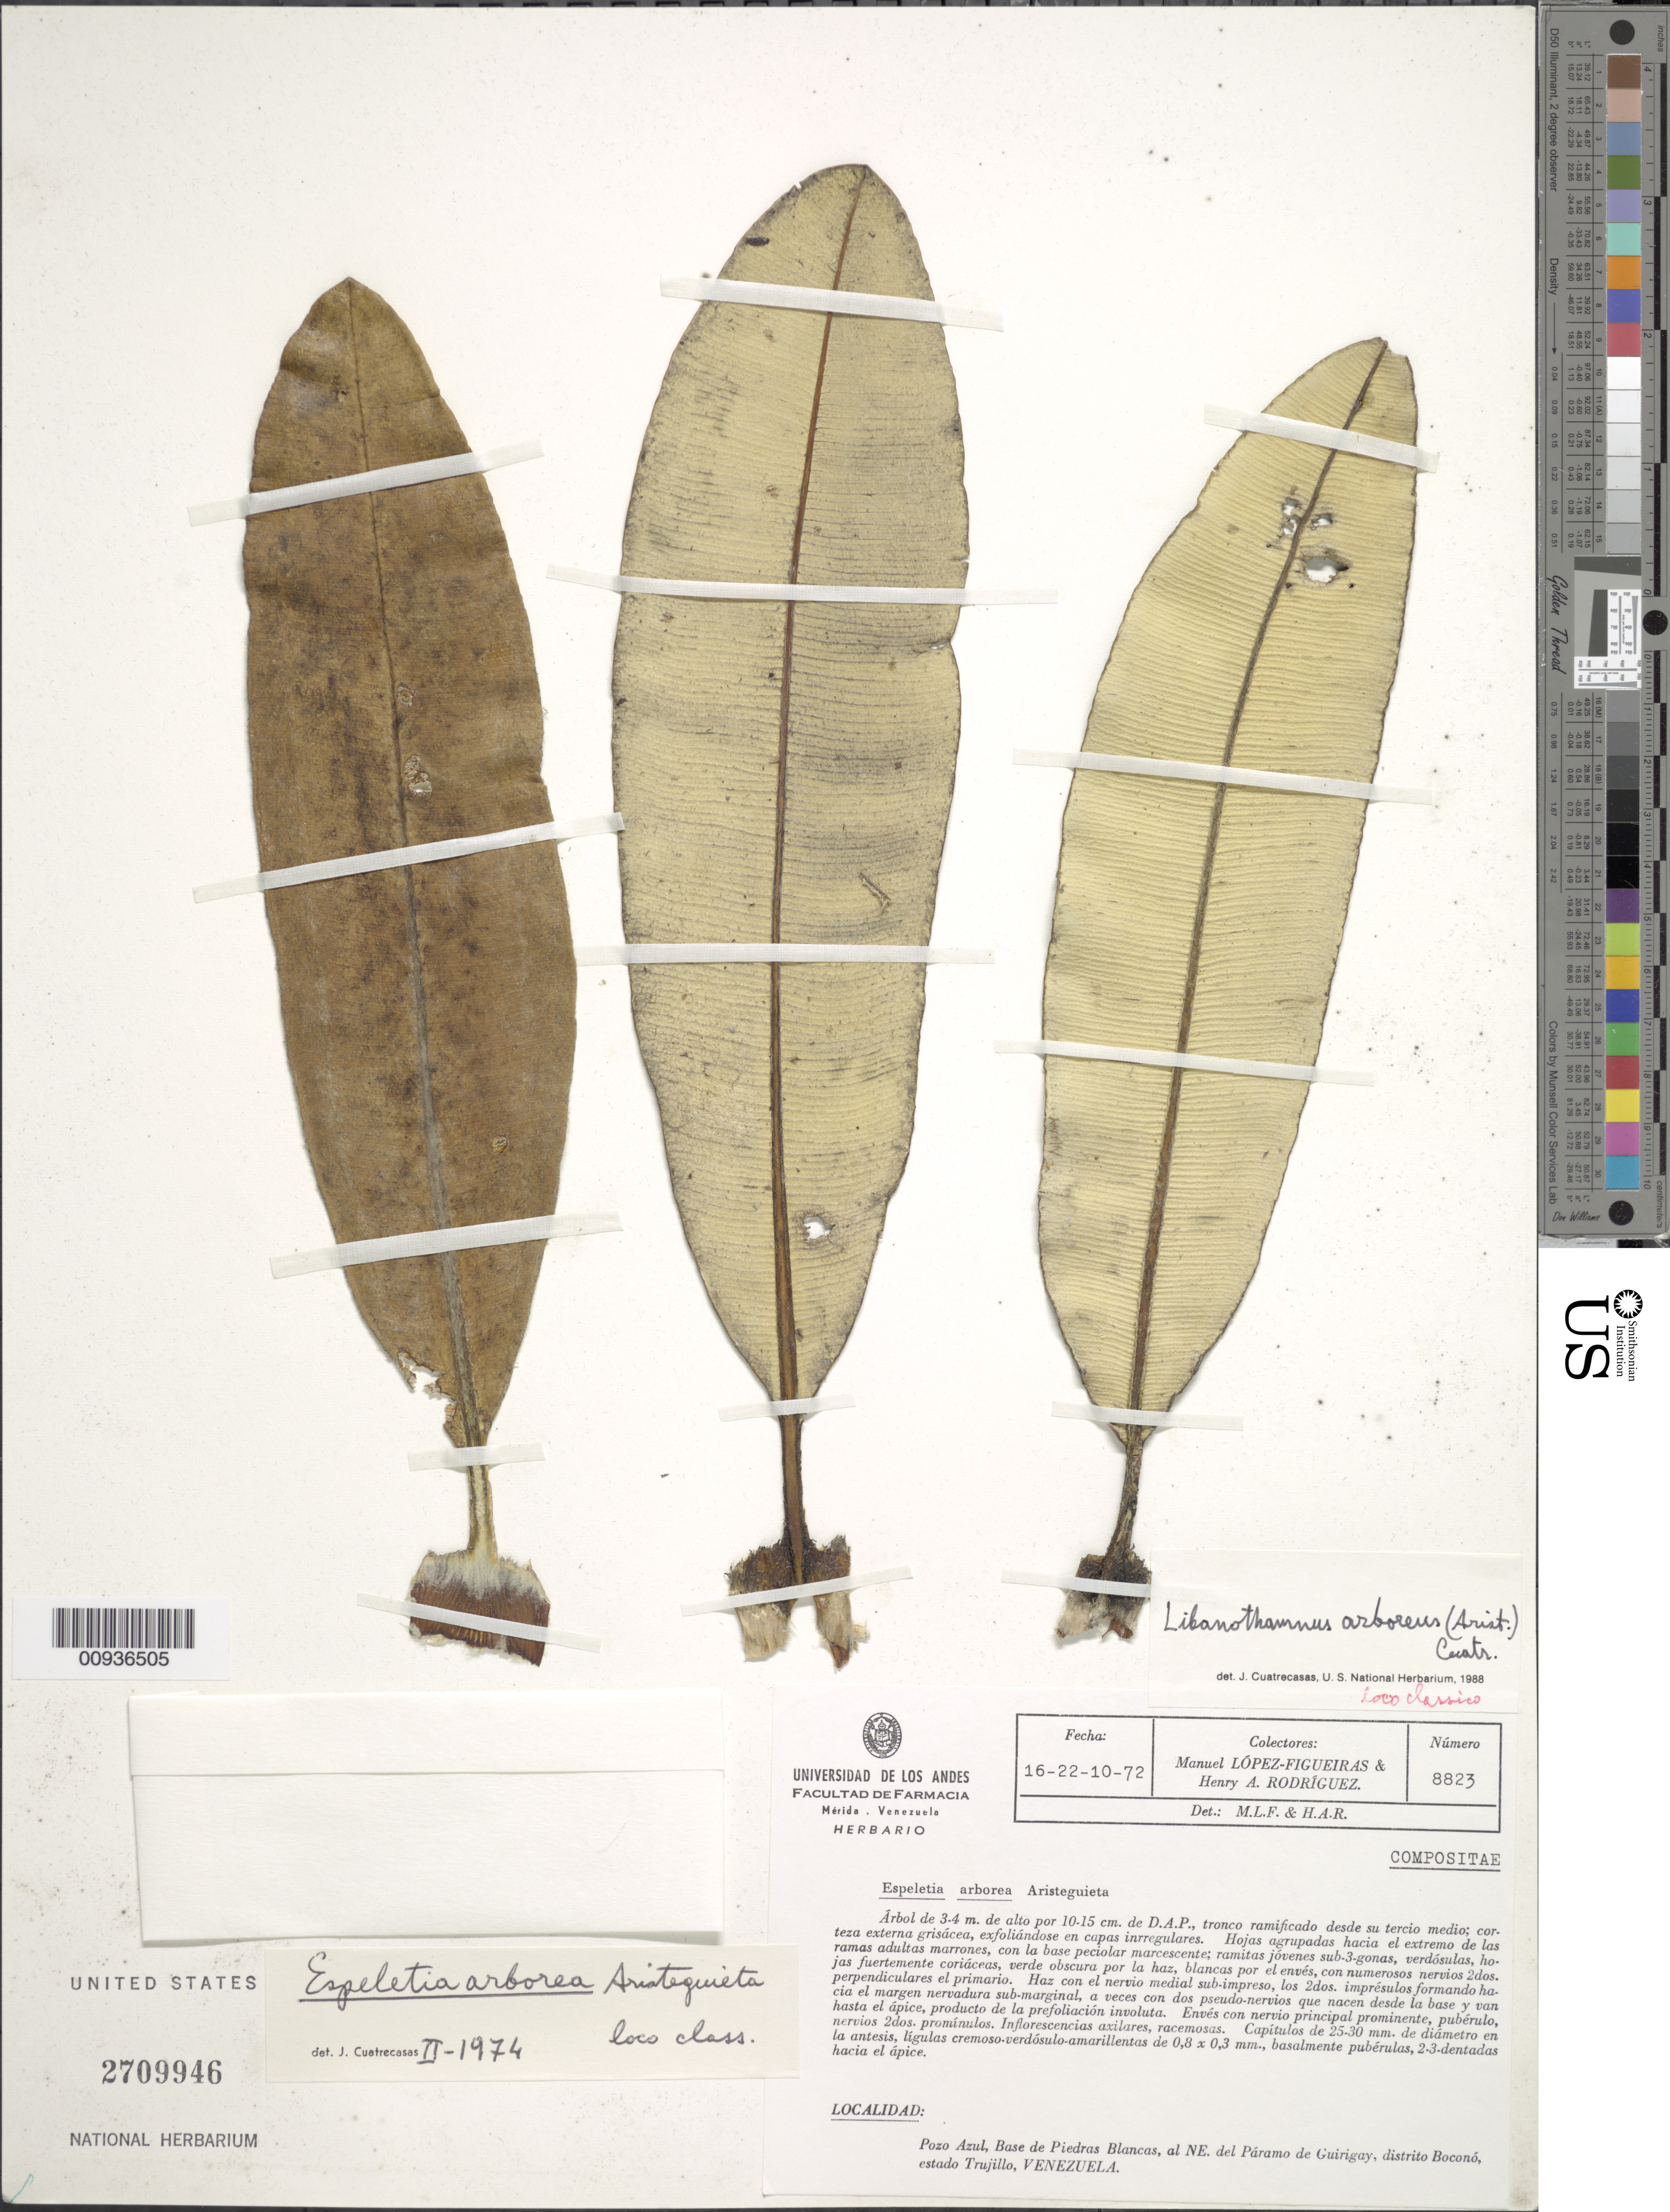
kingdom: Plantae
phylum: Tracheophyta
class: Magnoliopsida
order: Asterales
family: Asteraceae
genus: Libanothamnus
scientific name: Libanothamnus arboreus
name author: (Aristeg.) Cuatrec.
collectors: M. López Figueiras & L. Rodriguez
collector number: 8823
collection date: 1972-10-16/1972-10-22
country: Venezuela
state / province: Trujillo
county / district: Boconó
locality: Pozo Azul, base de Piedras Blancas, al NE del P. de Guirigay.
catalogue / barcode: US 2709946